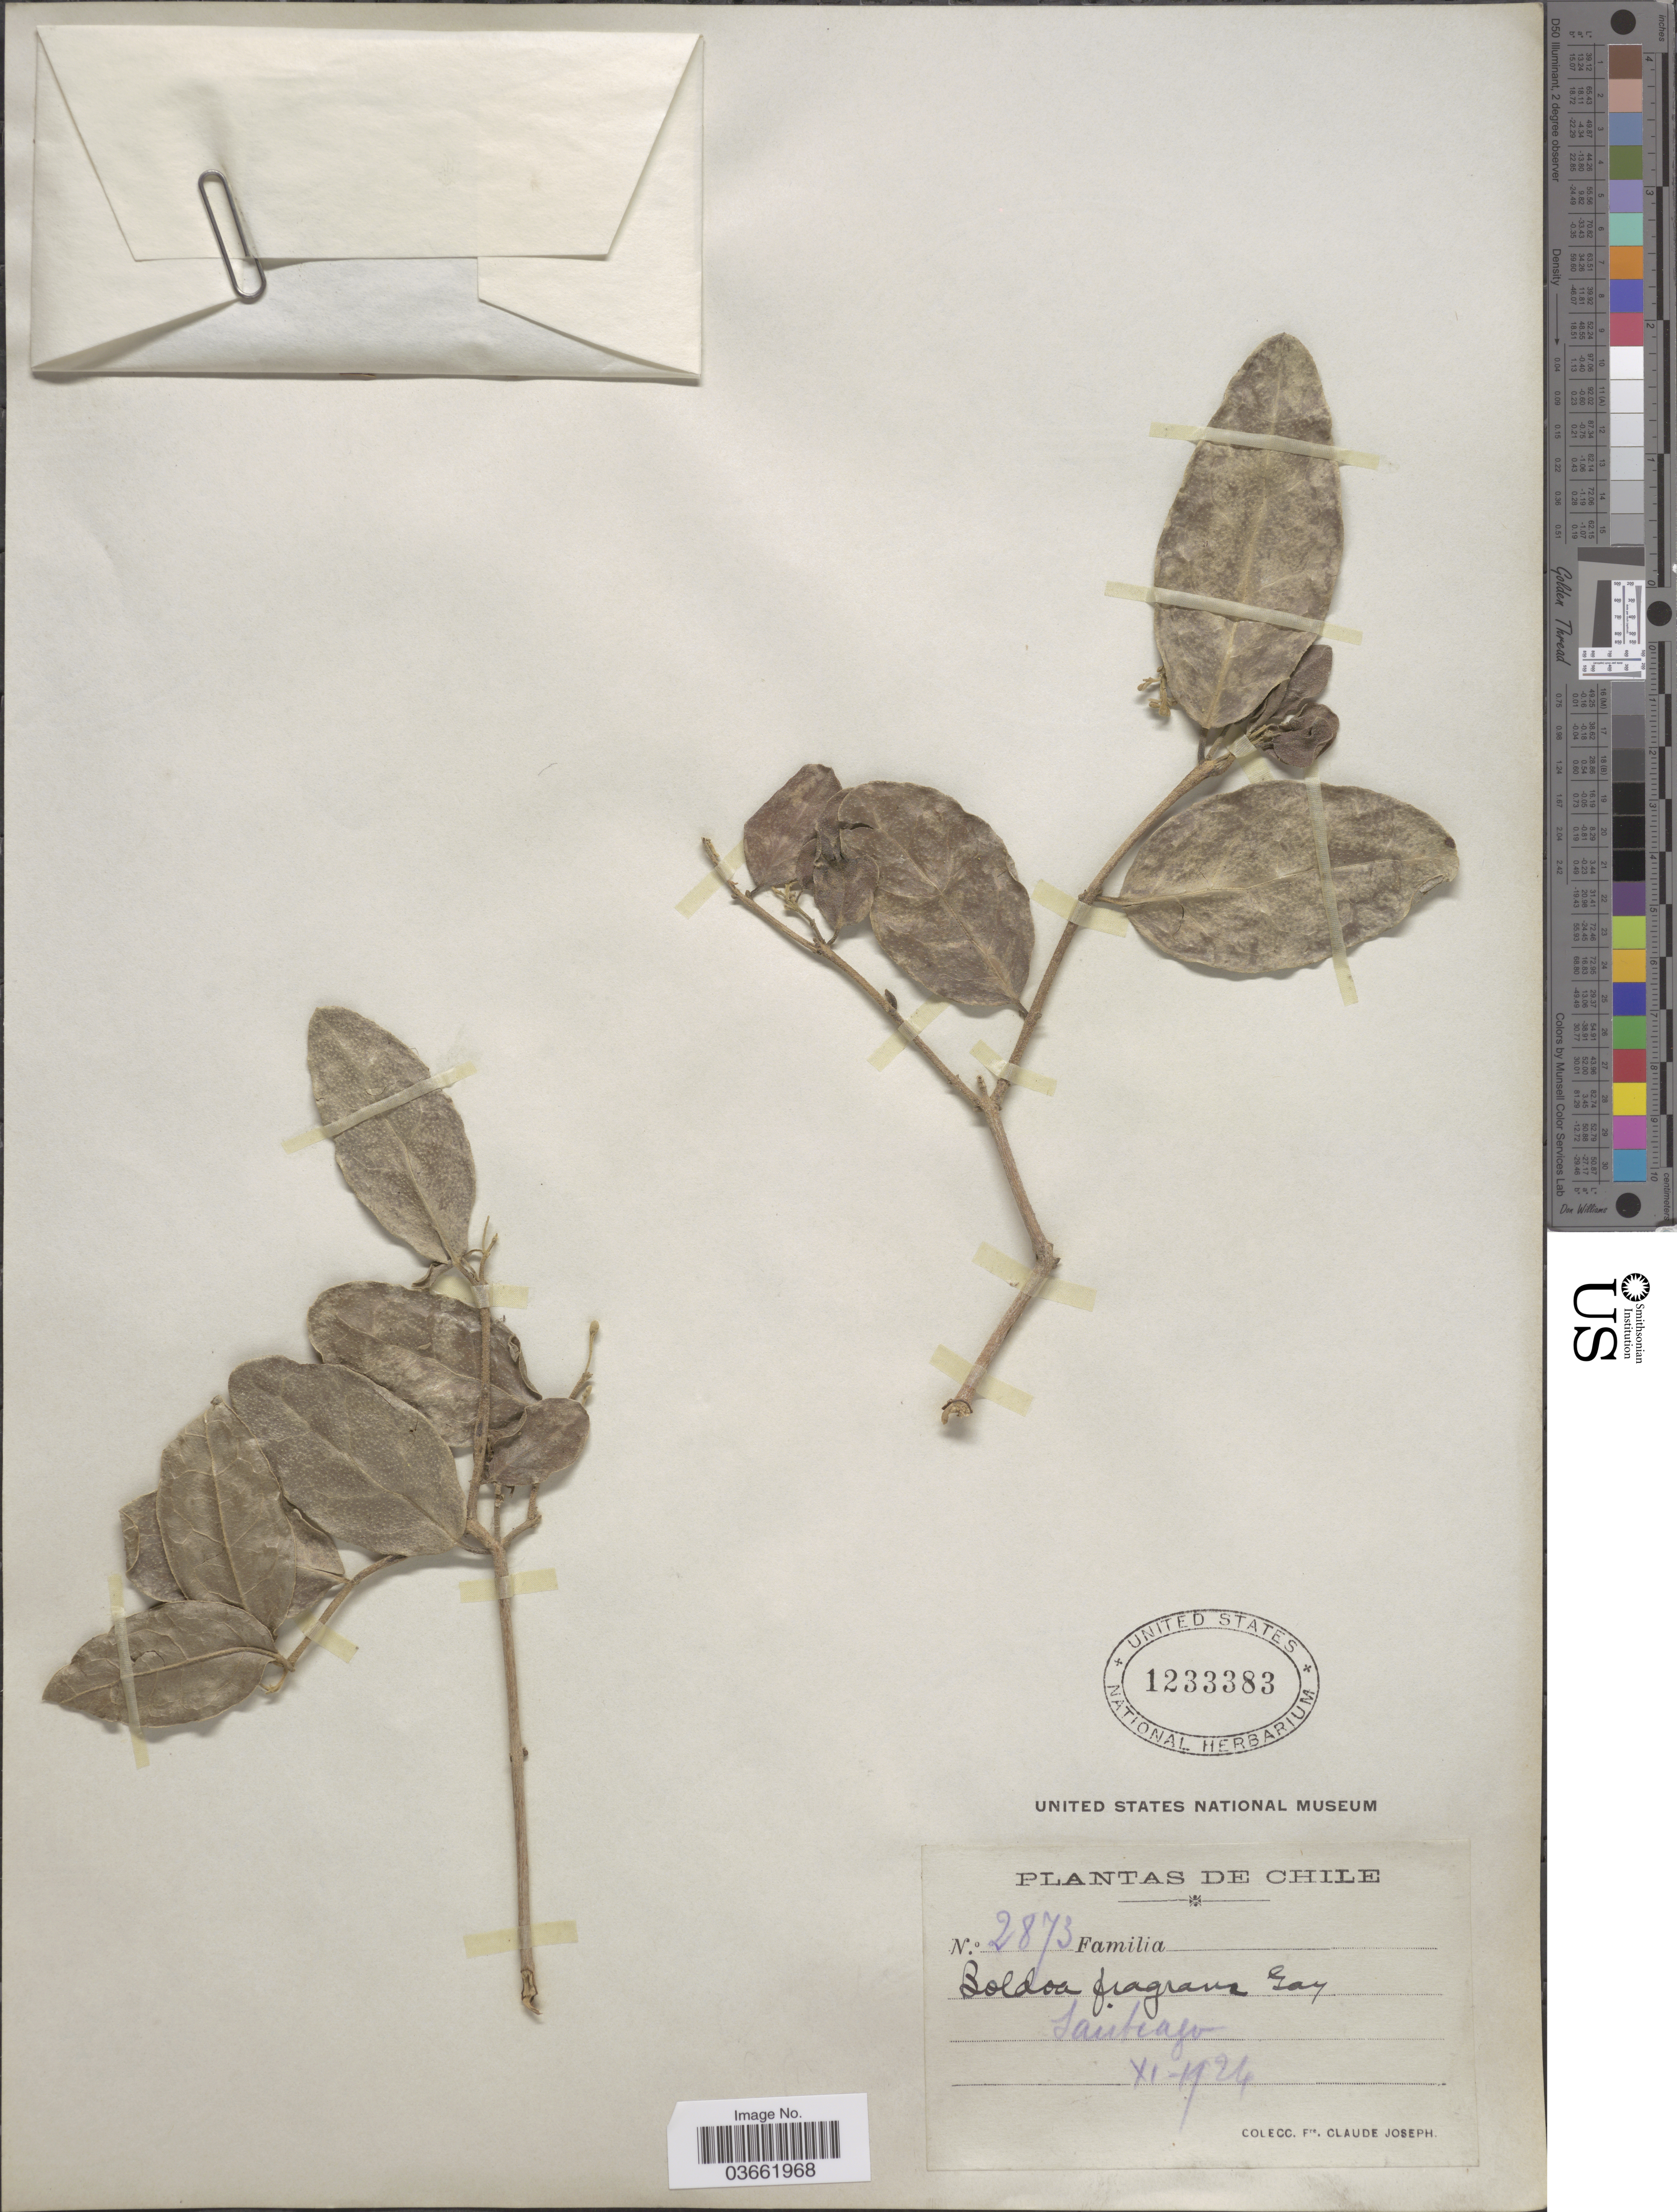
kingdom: Plantae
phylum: Tracheophyta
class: Magnoliopsida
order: Laurales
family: Monimiaceae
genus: Peumus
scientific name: Peumus boldus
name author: Molina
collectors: Bro. Claude-Joseph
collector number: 2873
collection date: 1924-11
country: Chile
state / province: Región Metropolitana (RM)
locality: Santiago.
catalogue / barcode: US 1233383